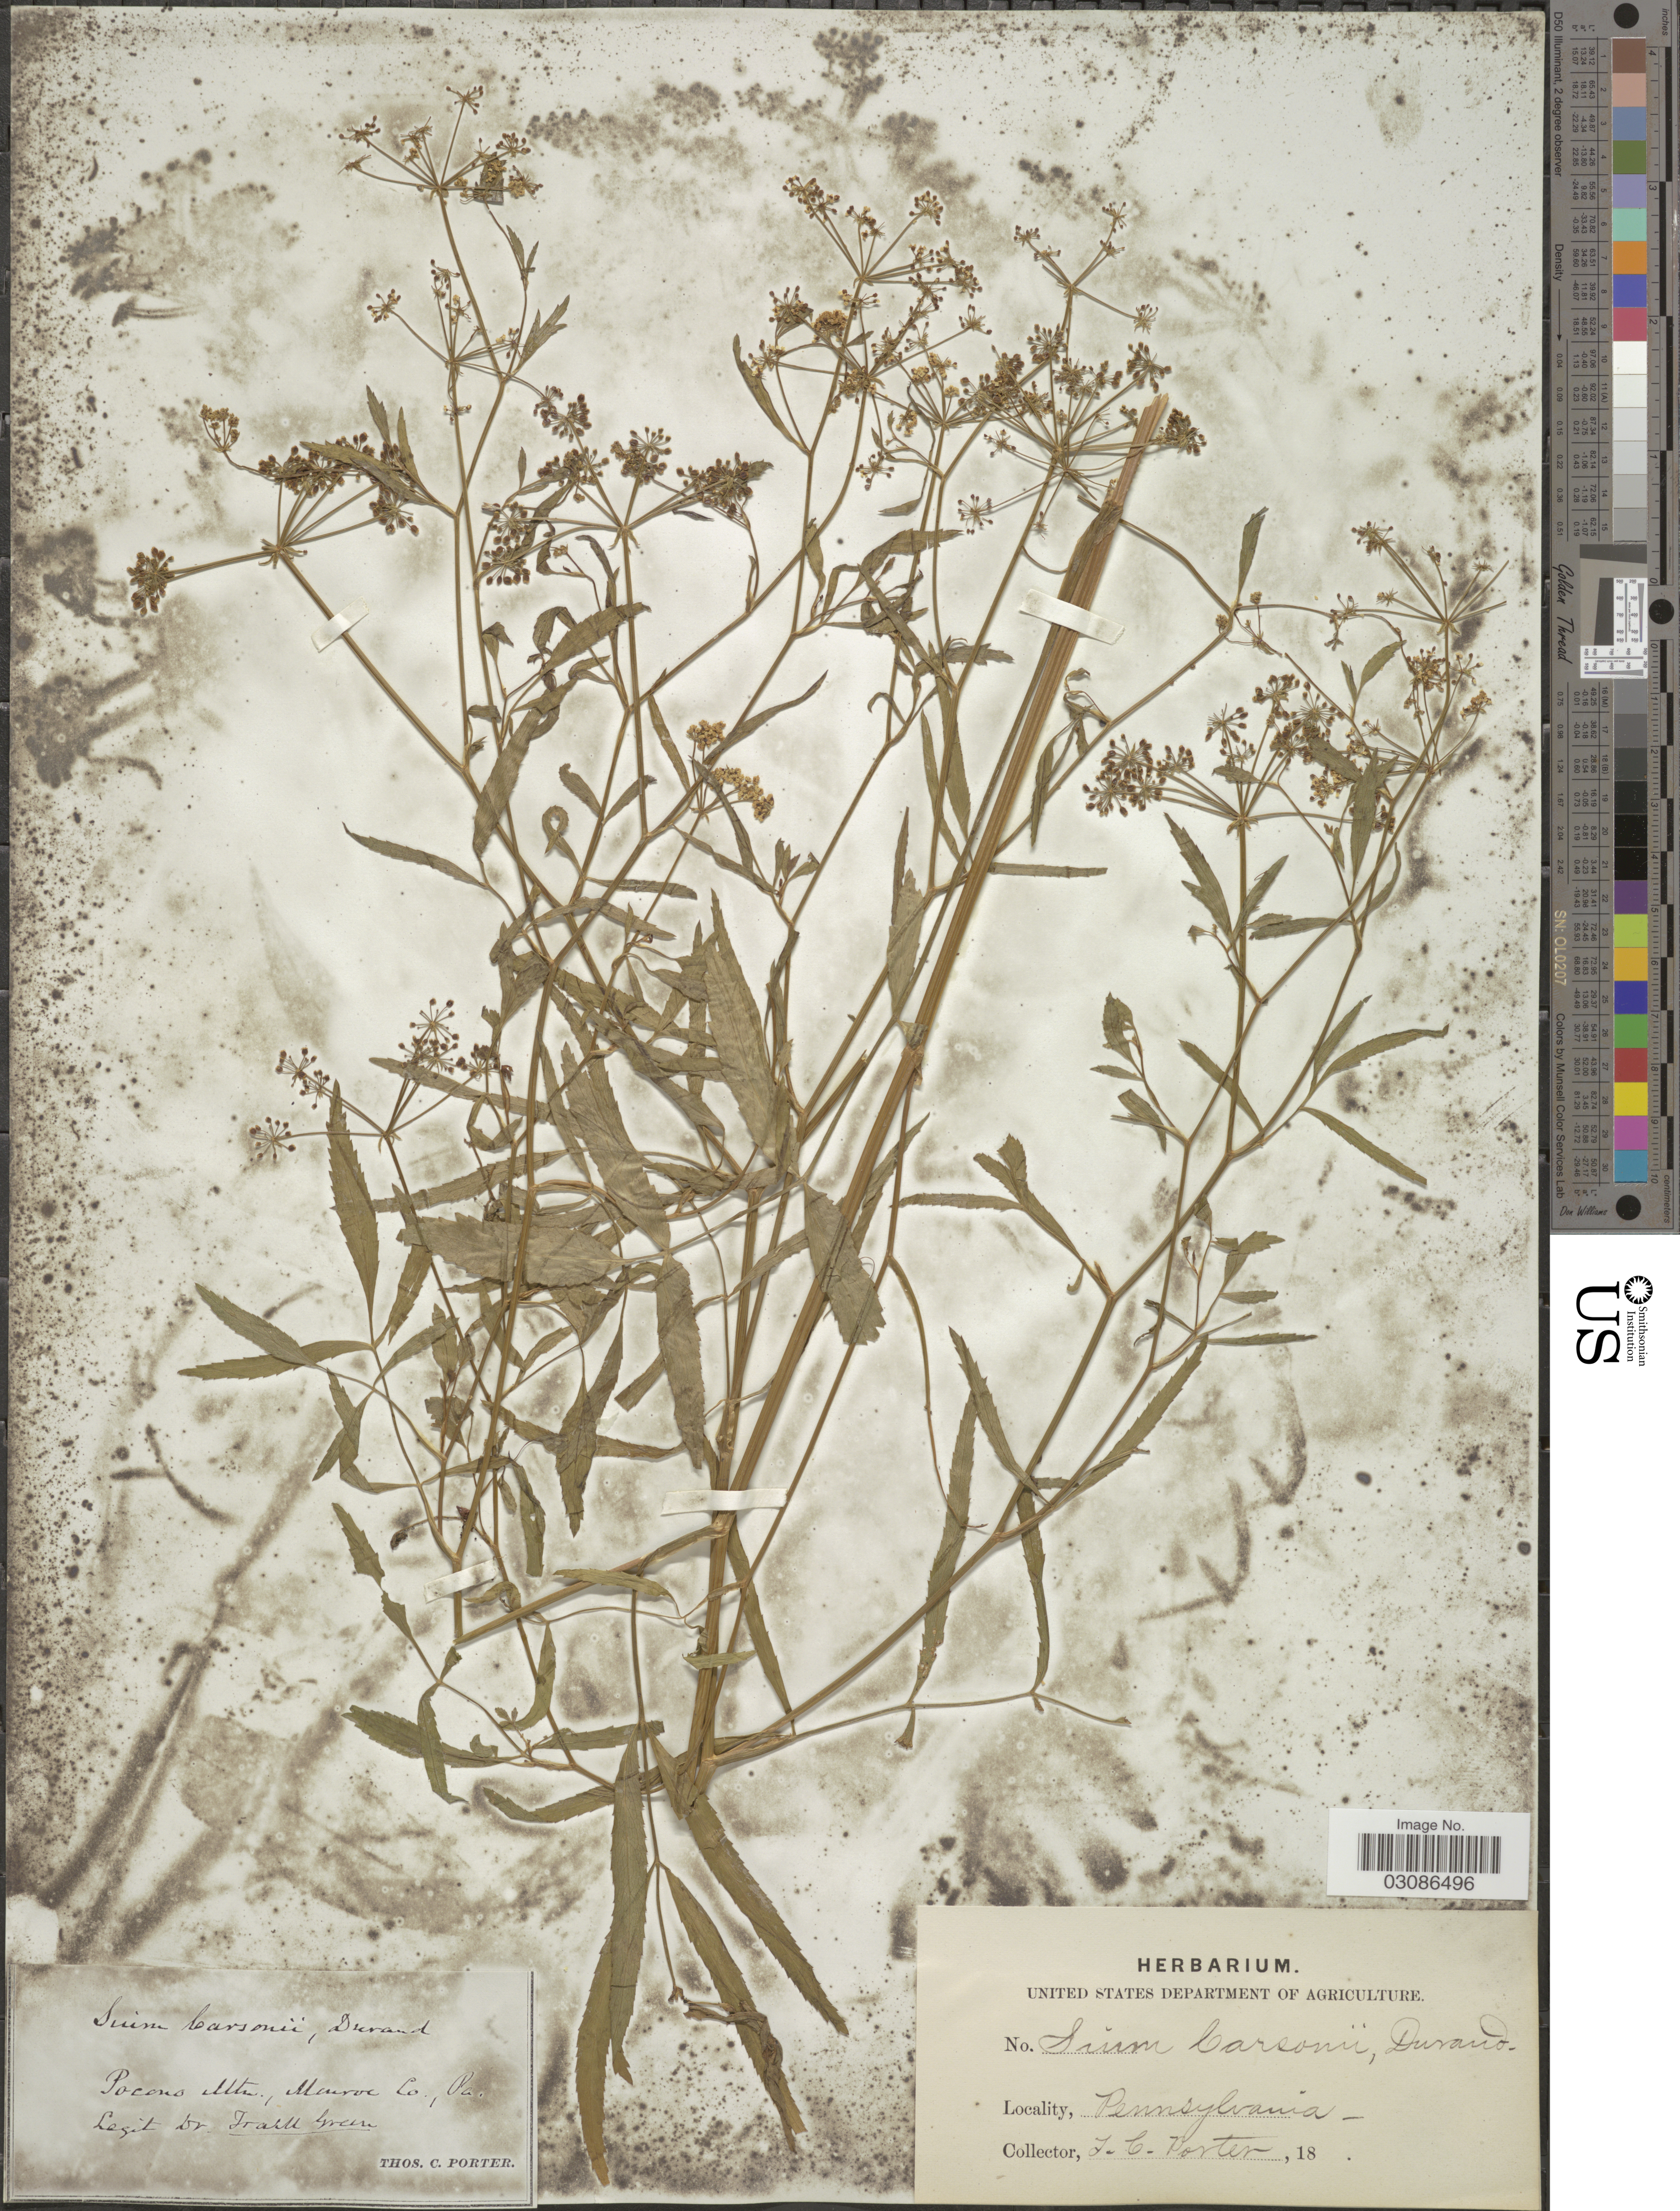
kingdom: Plantae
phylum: Tracheophyta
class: Magnoliopsida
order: Apiales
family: Apiaceae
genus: Sium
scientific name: Sium carsonii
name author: Durand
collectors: T. Porter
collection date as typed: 18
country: United States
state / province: Pennsylvania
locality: Pocono Mts., Monroe Co.